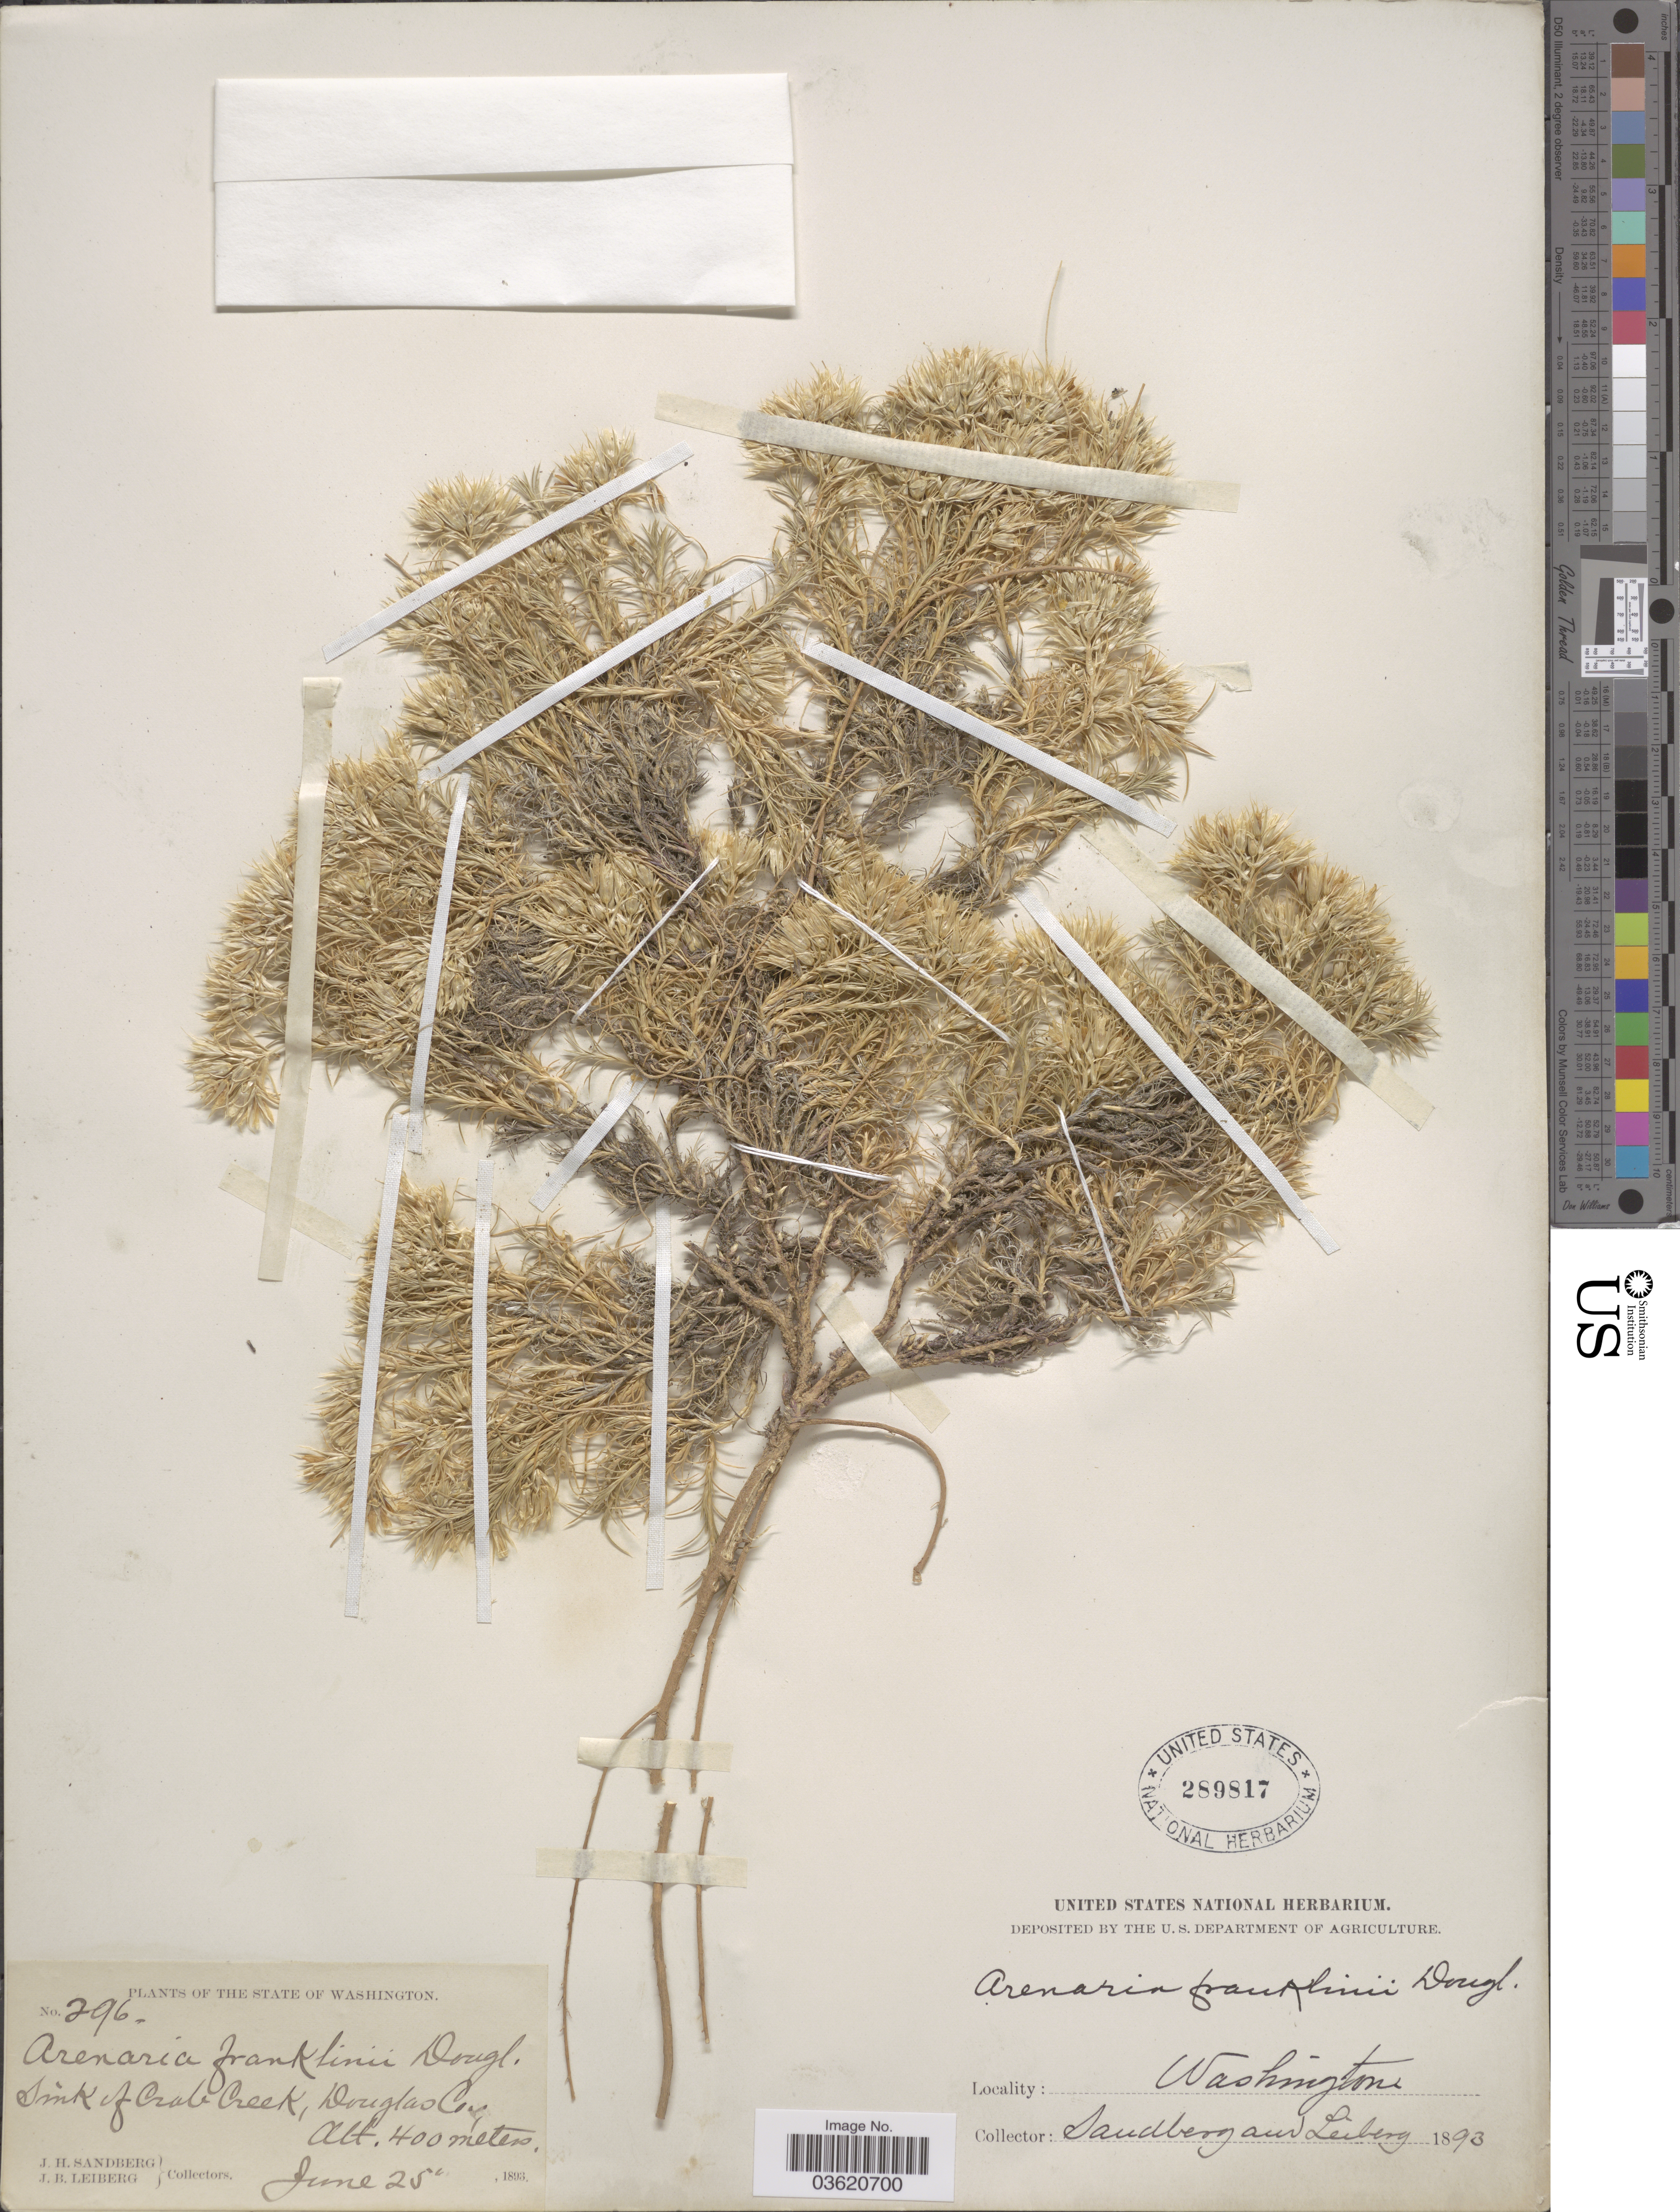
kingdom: Plantae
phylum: Tracheophyta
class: Magnoliopsida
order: Caryophyllales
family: Caryophyllaceae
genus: Eremogone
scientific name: Eremogone franklinii var. franklinii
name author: (Douglas ex Hook.) R.L. Hartm. & Rabeler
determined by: Strong, Mark T., (BOT), Smithsonian Institution - National Museum of Natural History (UNITED STATES)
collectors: J. H. Sandberg & J. B. Leiberg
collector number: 296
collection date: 1893-06-25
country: United States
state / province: Washington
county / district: Douglas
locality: Sink of Crab Creek, Douglas Co.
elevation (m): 400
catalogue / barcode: US 289817